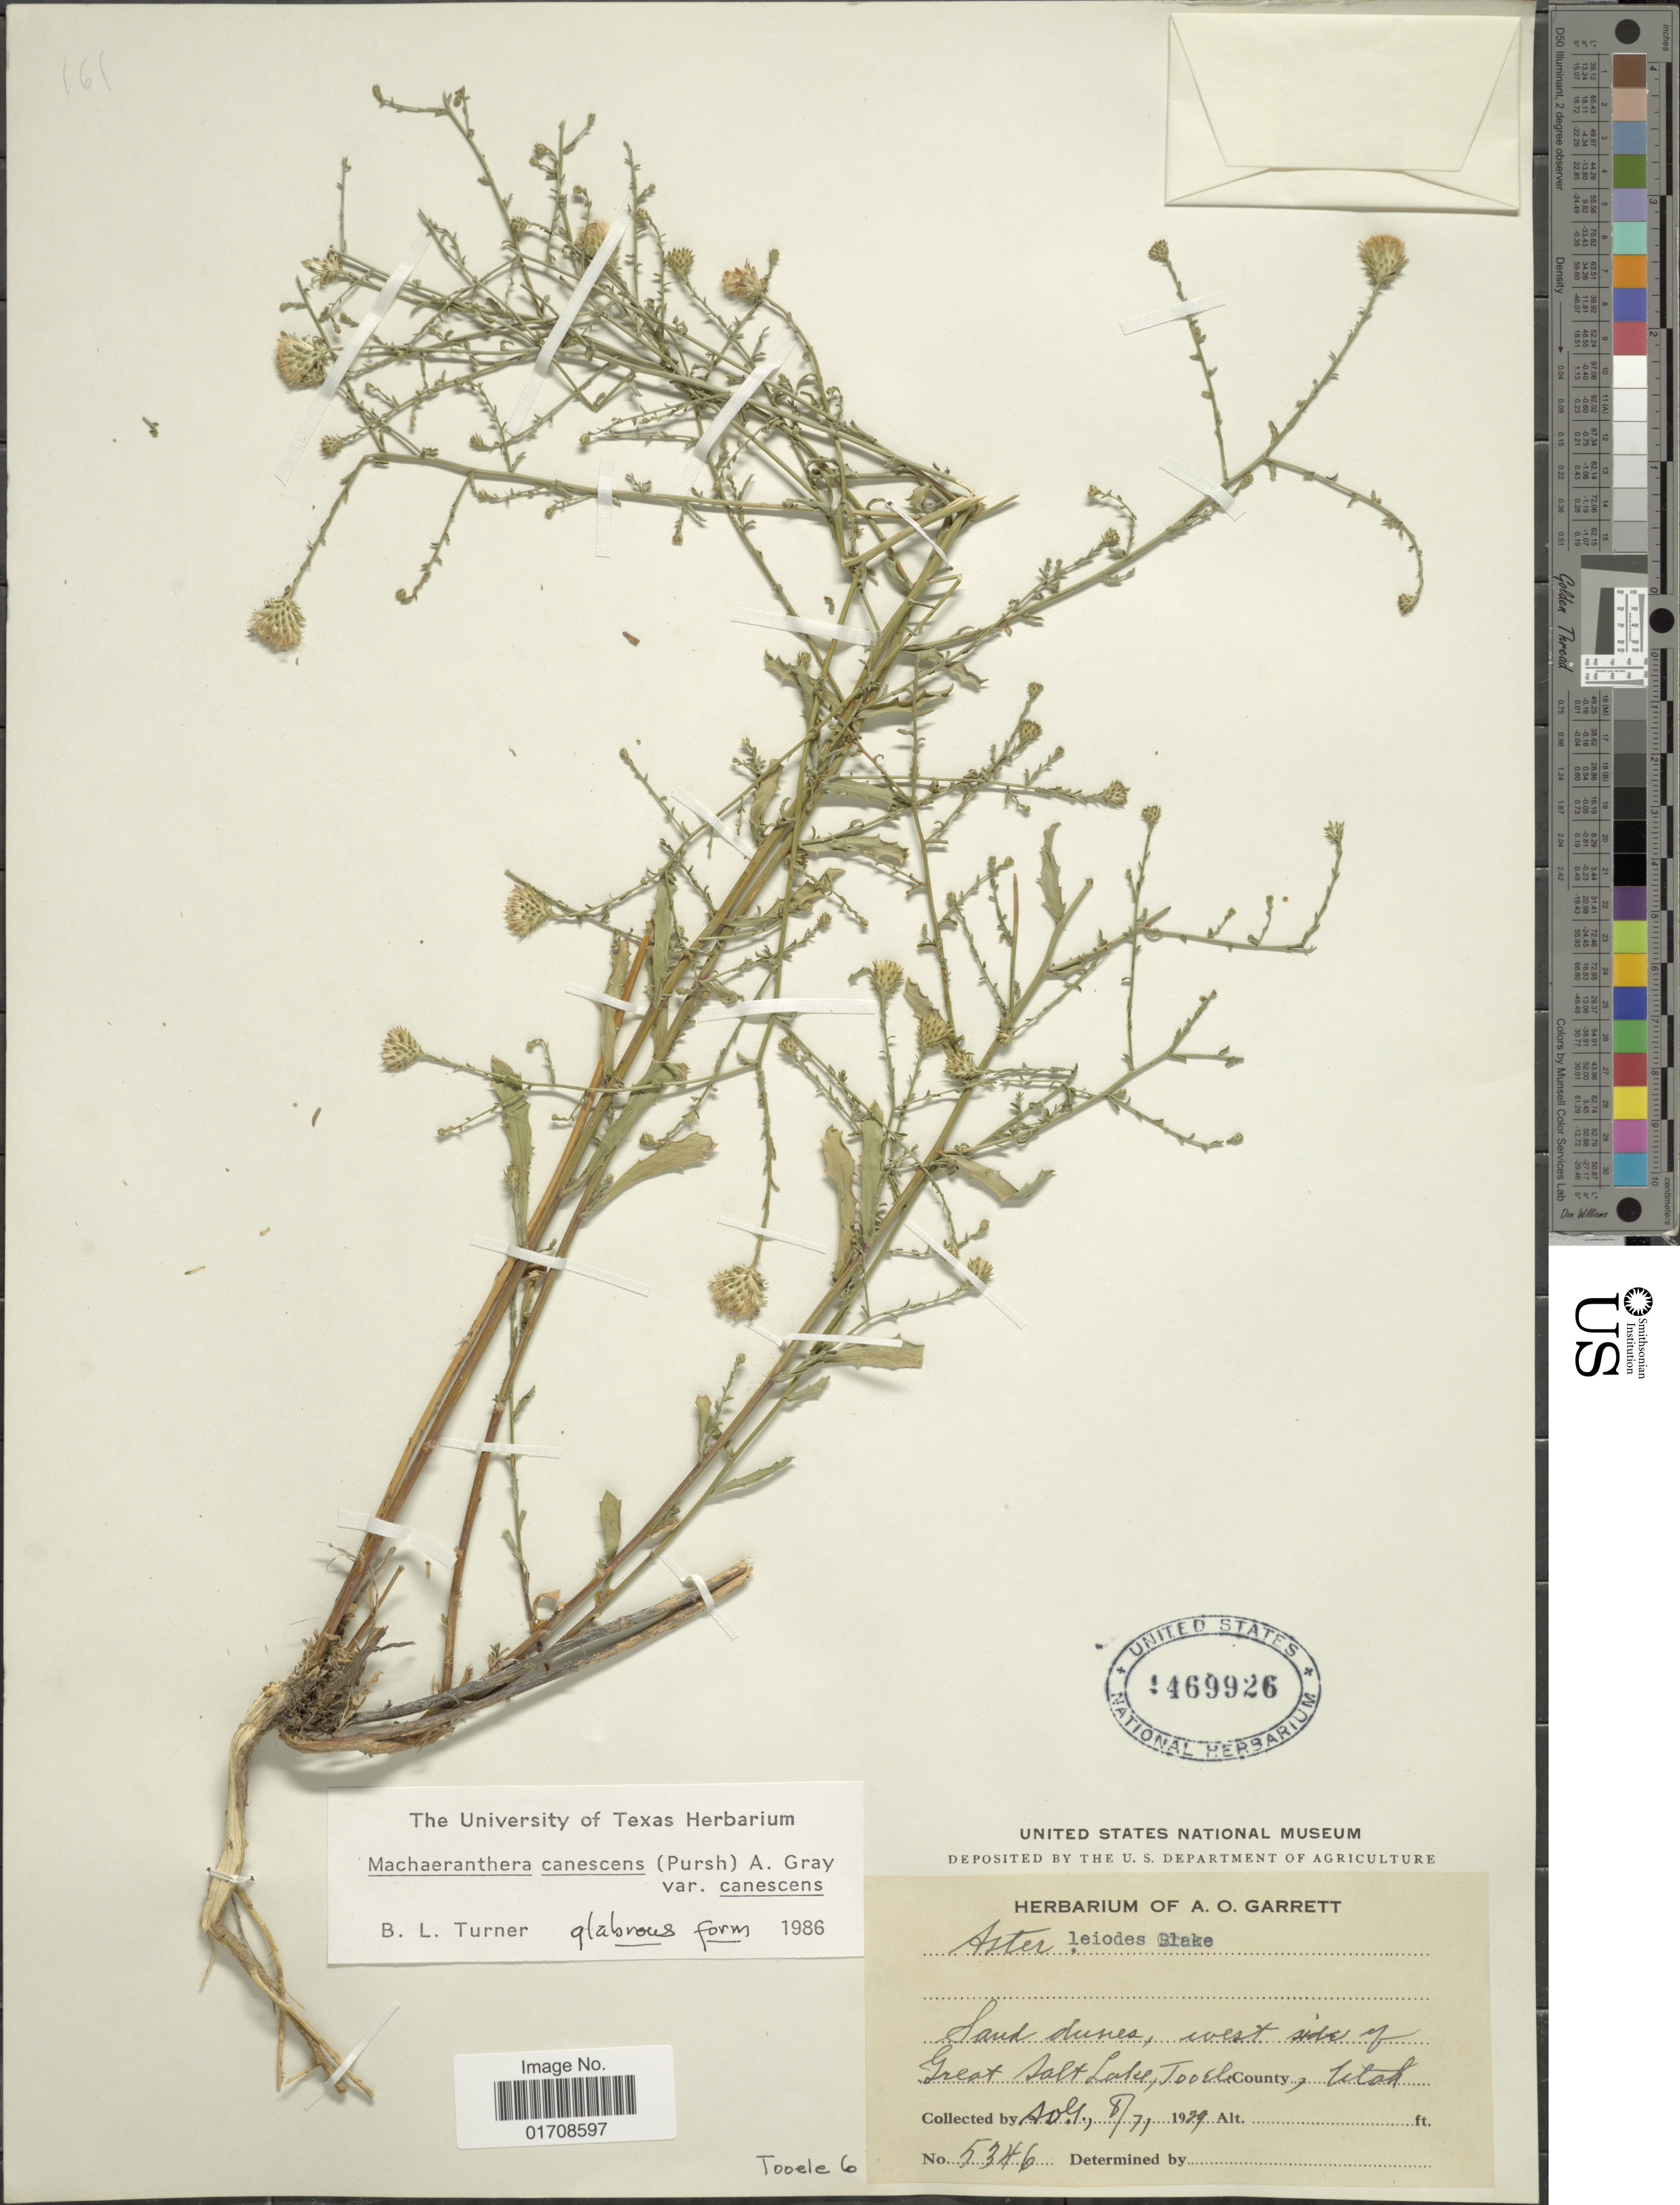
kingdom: Plantae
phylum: Tracheophyta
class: Magnoliopsida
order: Asterales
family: Asteraceae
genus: Machaeranthera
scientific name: Machaeranthera canescens var. canescens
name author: (Pursh) A. Gray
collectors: A. O. Garrett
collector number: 5346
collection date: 1929-08-11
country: United States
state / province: Utah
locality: Great Salt Lake, Tooele County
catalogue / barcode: US 1469926